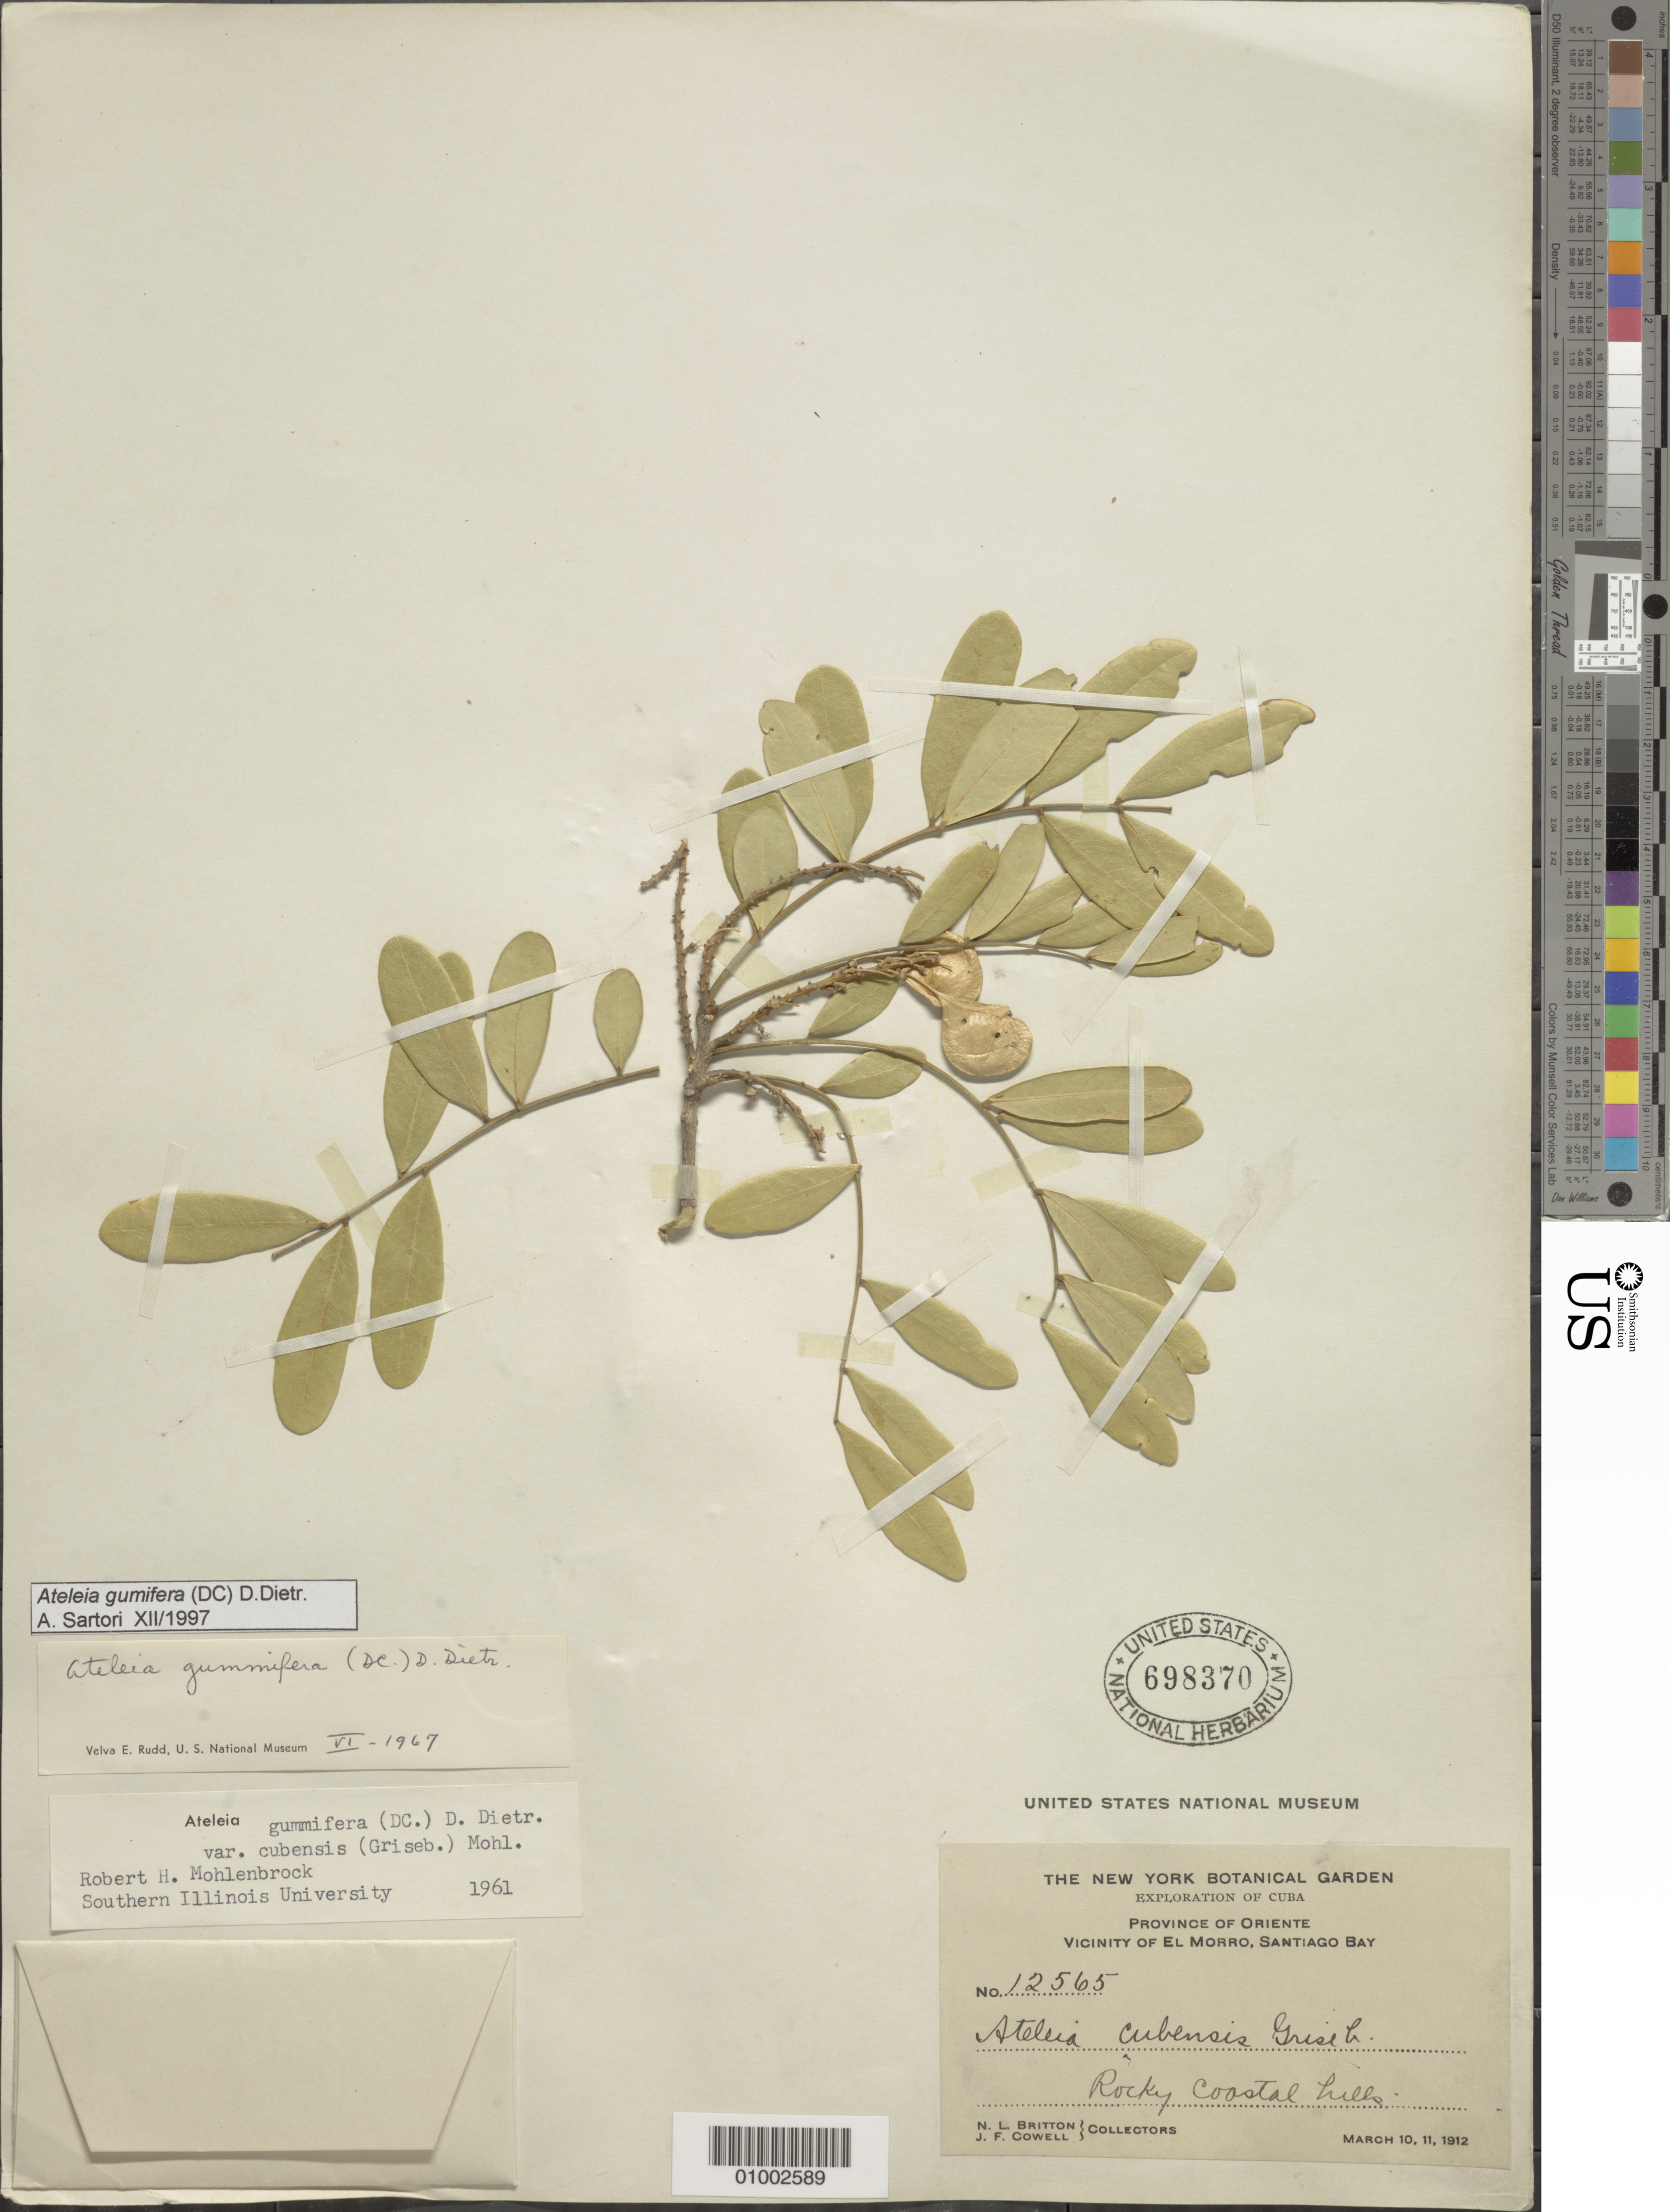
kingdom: Plantae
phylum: Tracheophyta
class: Magnoliopsida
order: Fabales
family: Fabaceae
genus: Ateleia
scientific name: Ateleia gummifera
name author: (Bertero ex DC.) D. Dietr.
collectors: N. Britton & J. F. Cowell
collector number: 12565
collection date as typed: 10 Mar 1912 and 11 Mar 1912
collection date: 1912-03-10,1912-03-11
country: Cuba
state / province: Santiago de Cuba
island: Cuba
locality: El Morro, Santiago Bay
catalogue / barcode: US 698370